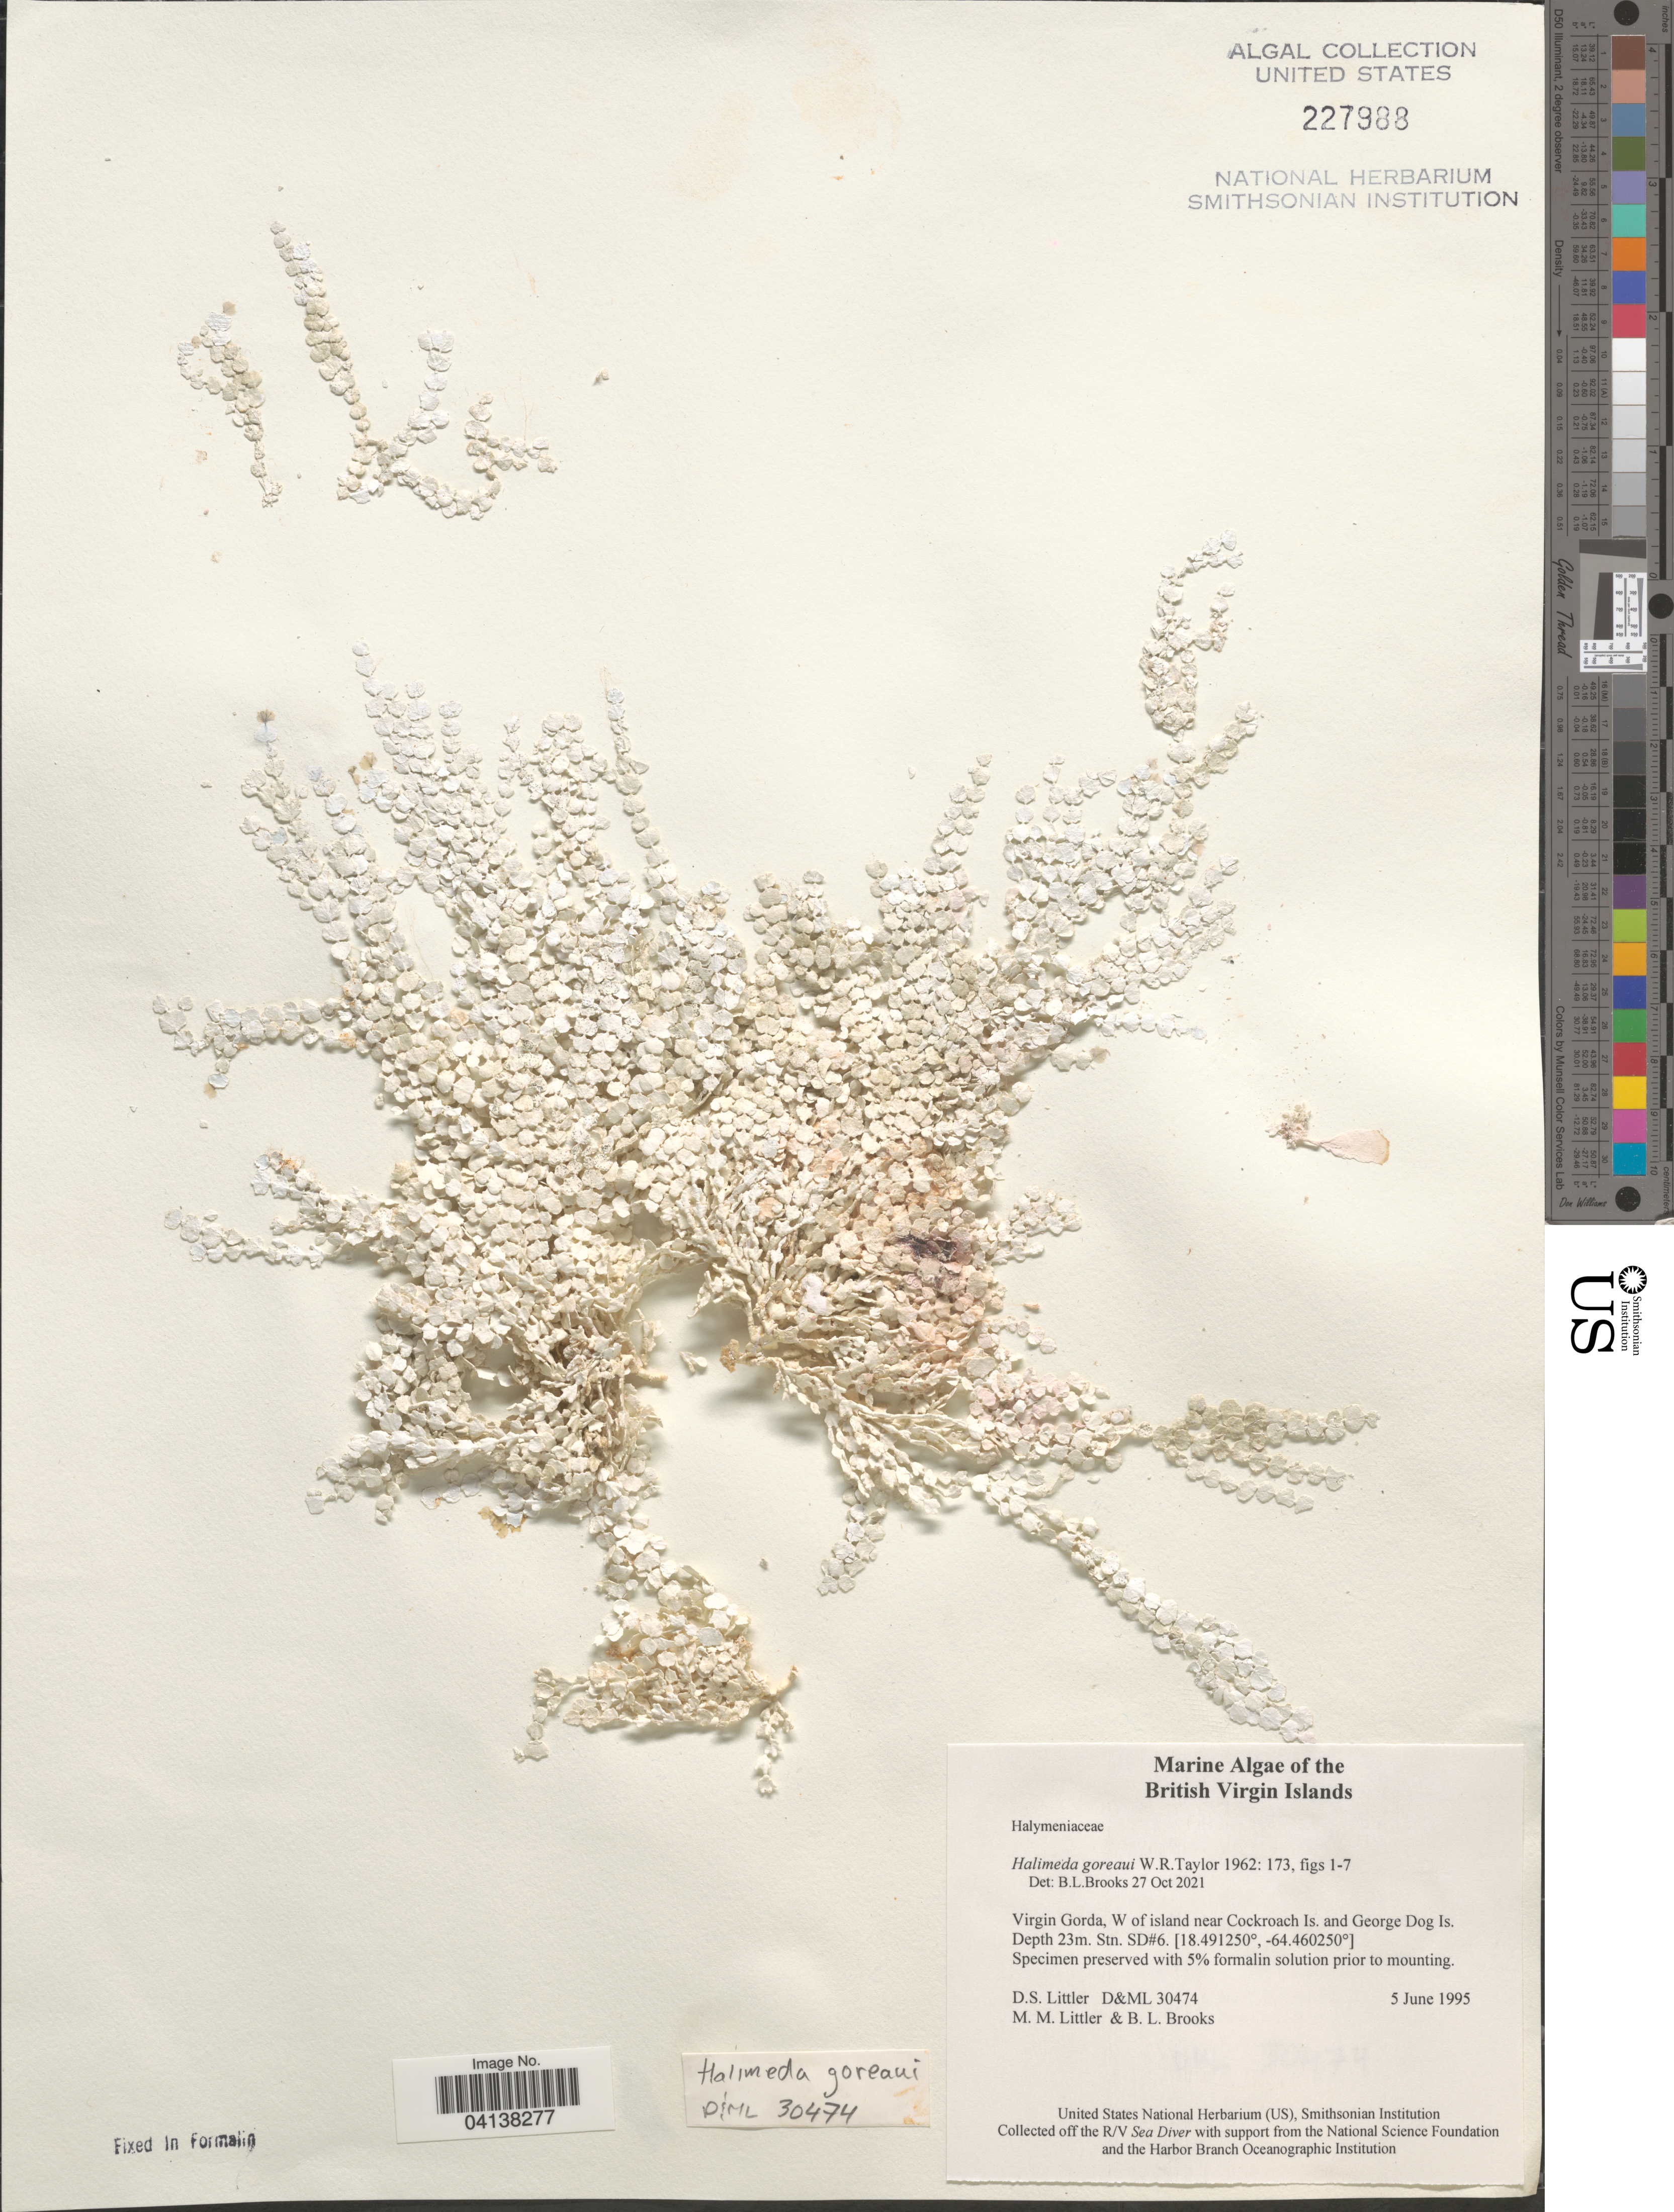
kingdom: Plantae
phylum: Chlorophyta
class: Ulvophyceae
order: Bryopsidales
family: Halimedaceae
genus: Halimeda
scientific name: Halimeda goreaui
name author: W.R. Taylor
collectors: D. S. Littler & B. Brooks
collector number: D&ML 30474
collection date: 1995-06-05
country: British Virgin Islands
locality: Virgin Gorda. W of island near Cockroach Is. and George Dog Is. Stn. SD#6.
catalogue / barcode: US 227988